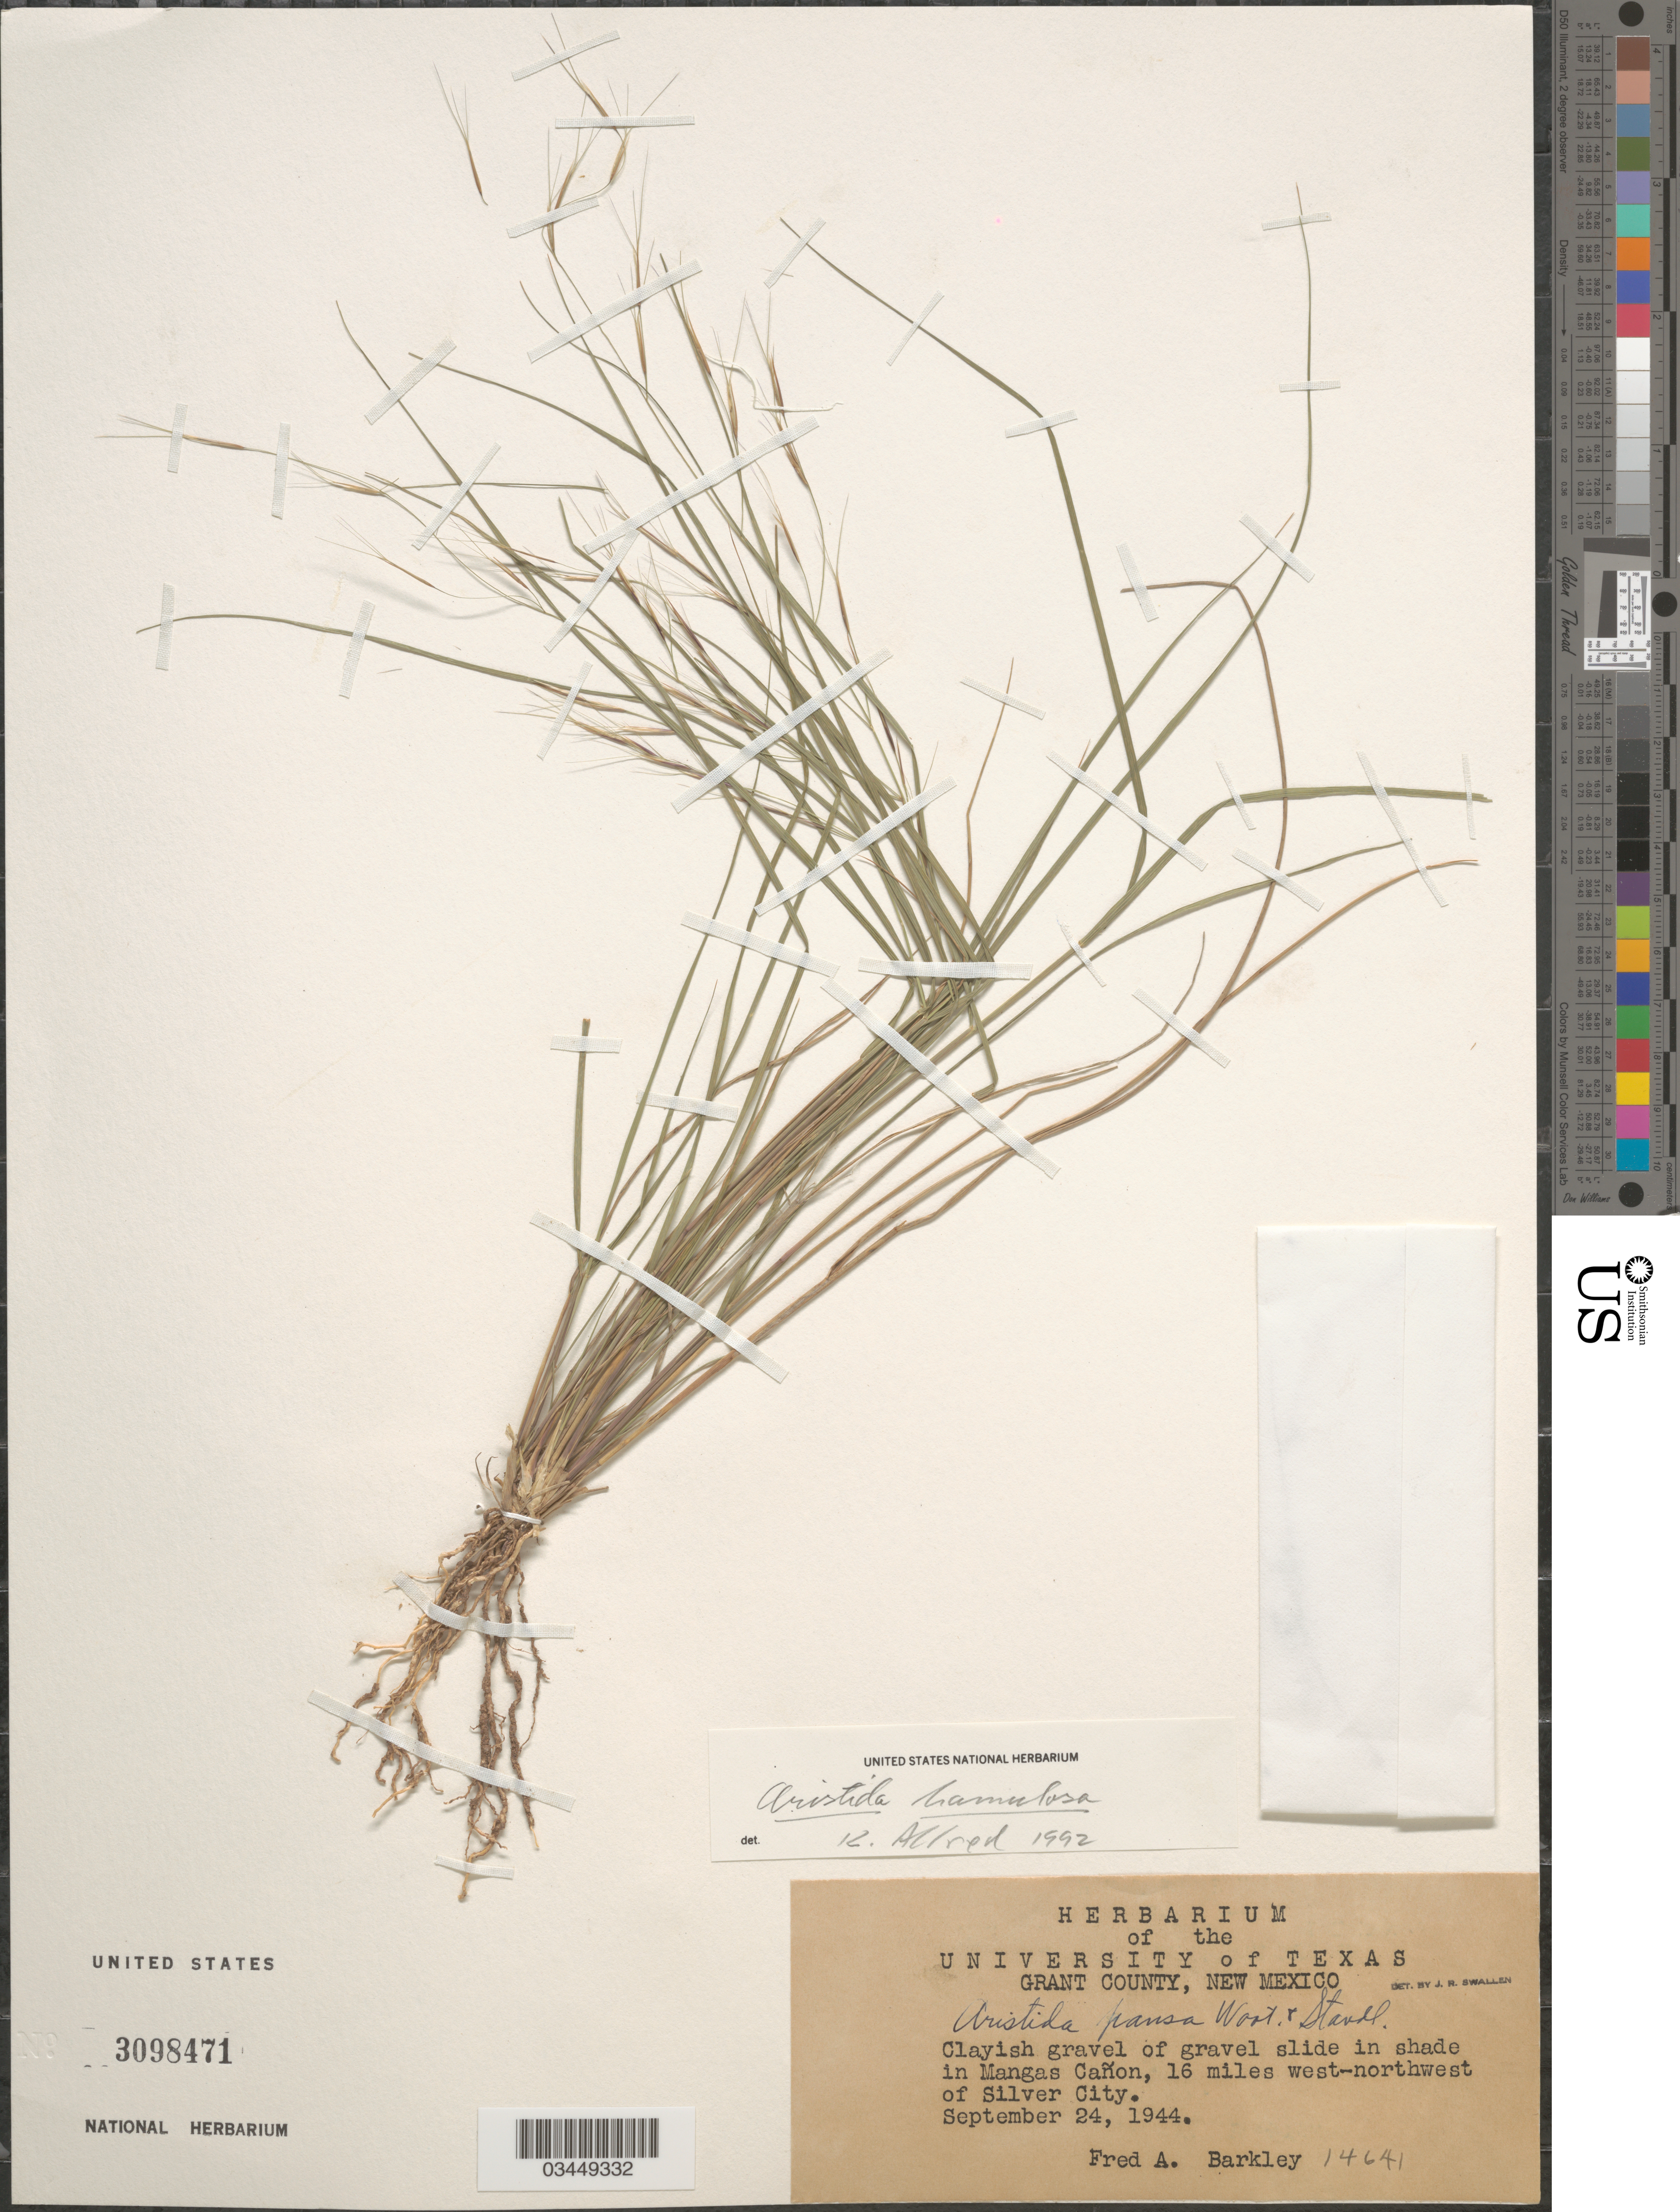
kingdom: Plantae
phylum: Tracheophyta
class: Liliopsida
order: Poales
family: Poaceae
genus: Aristida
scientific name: Aristida hamulosa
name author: Henr.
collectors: F. A. Barkley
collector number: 14641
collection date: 1944-09-24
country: United States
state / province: New Mexico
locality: Grant County. Clayish gravel of gravel slide in shade in Mangas Cañon, 16 miles west-northwest of Silver City.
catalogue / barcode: US 3098471